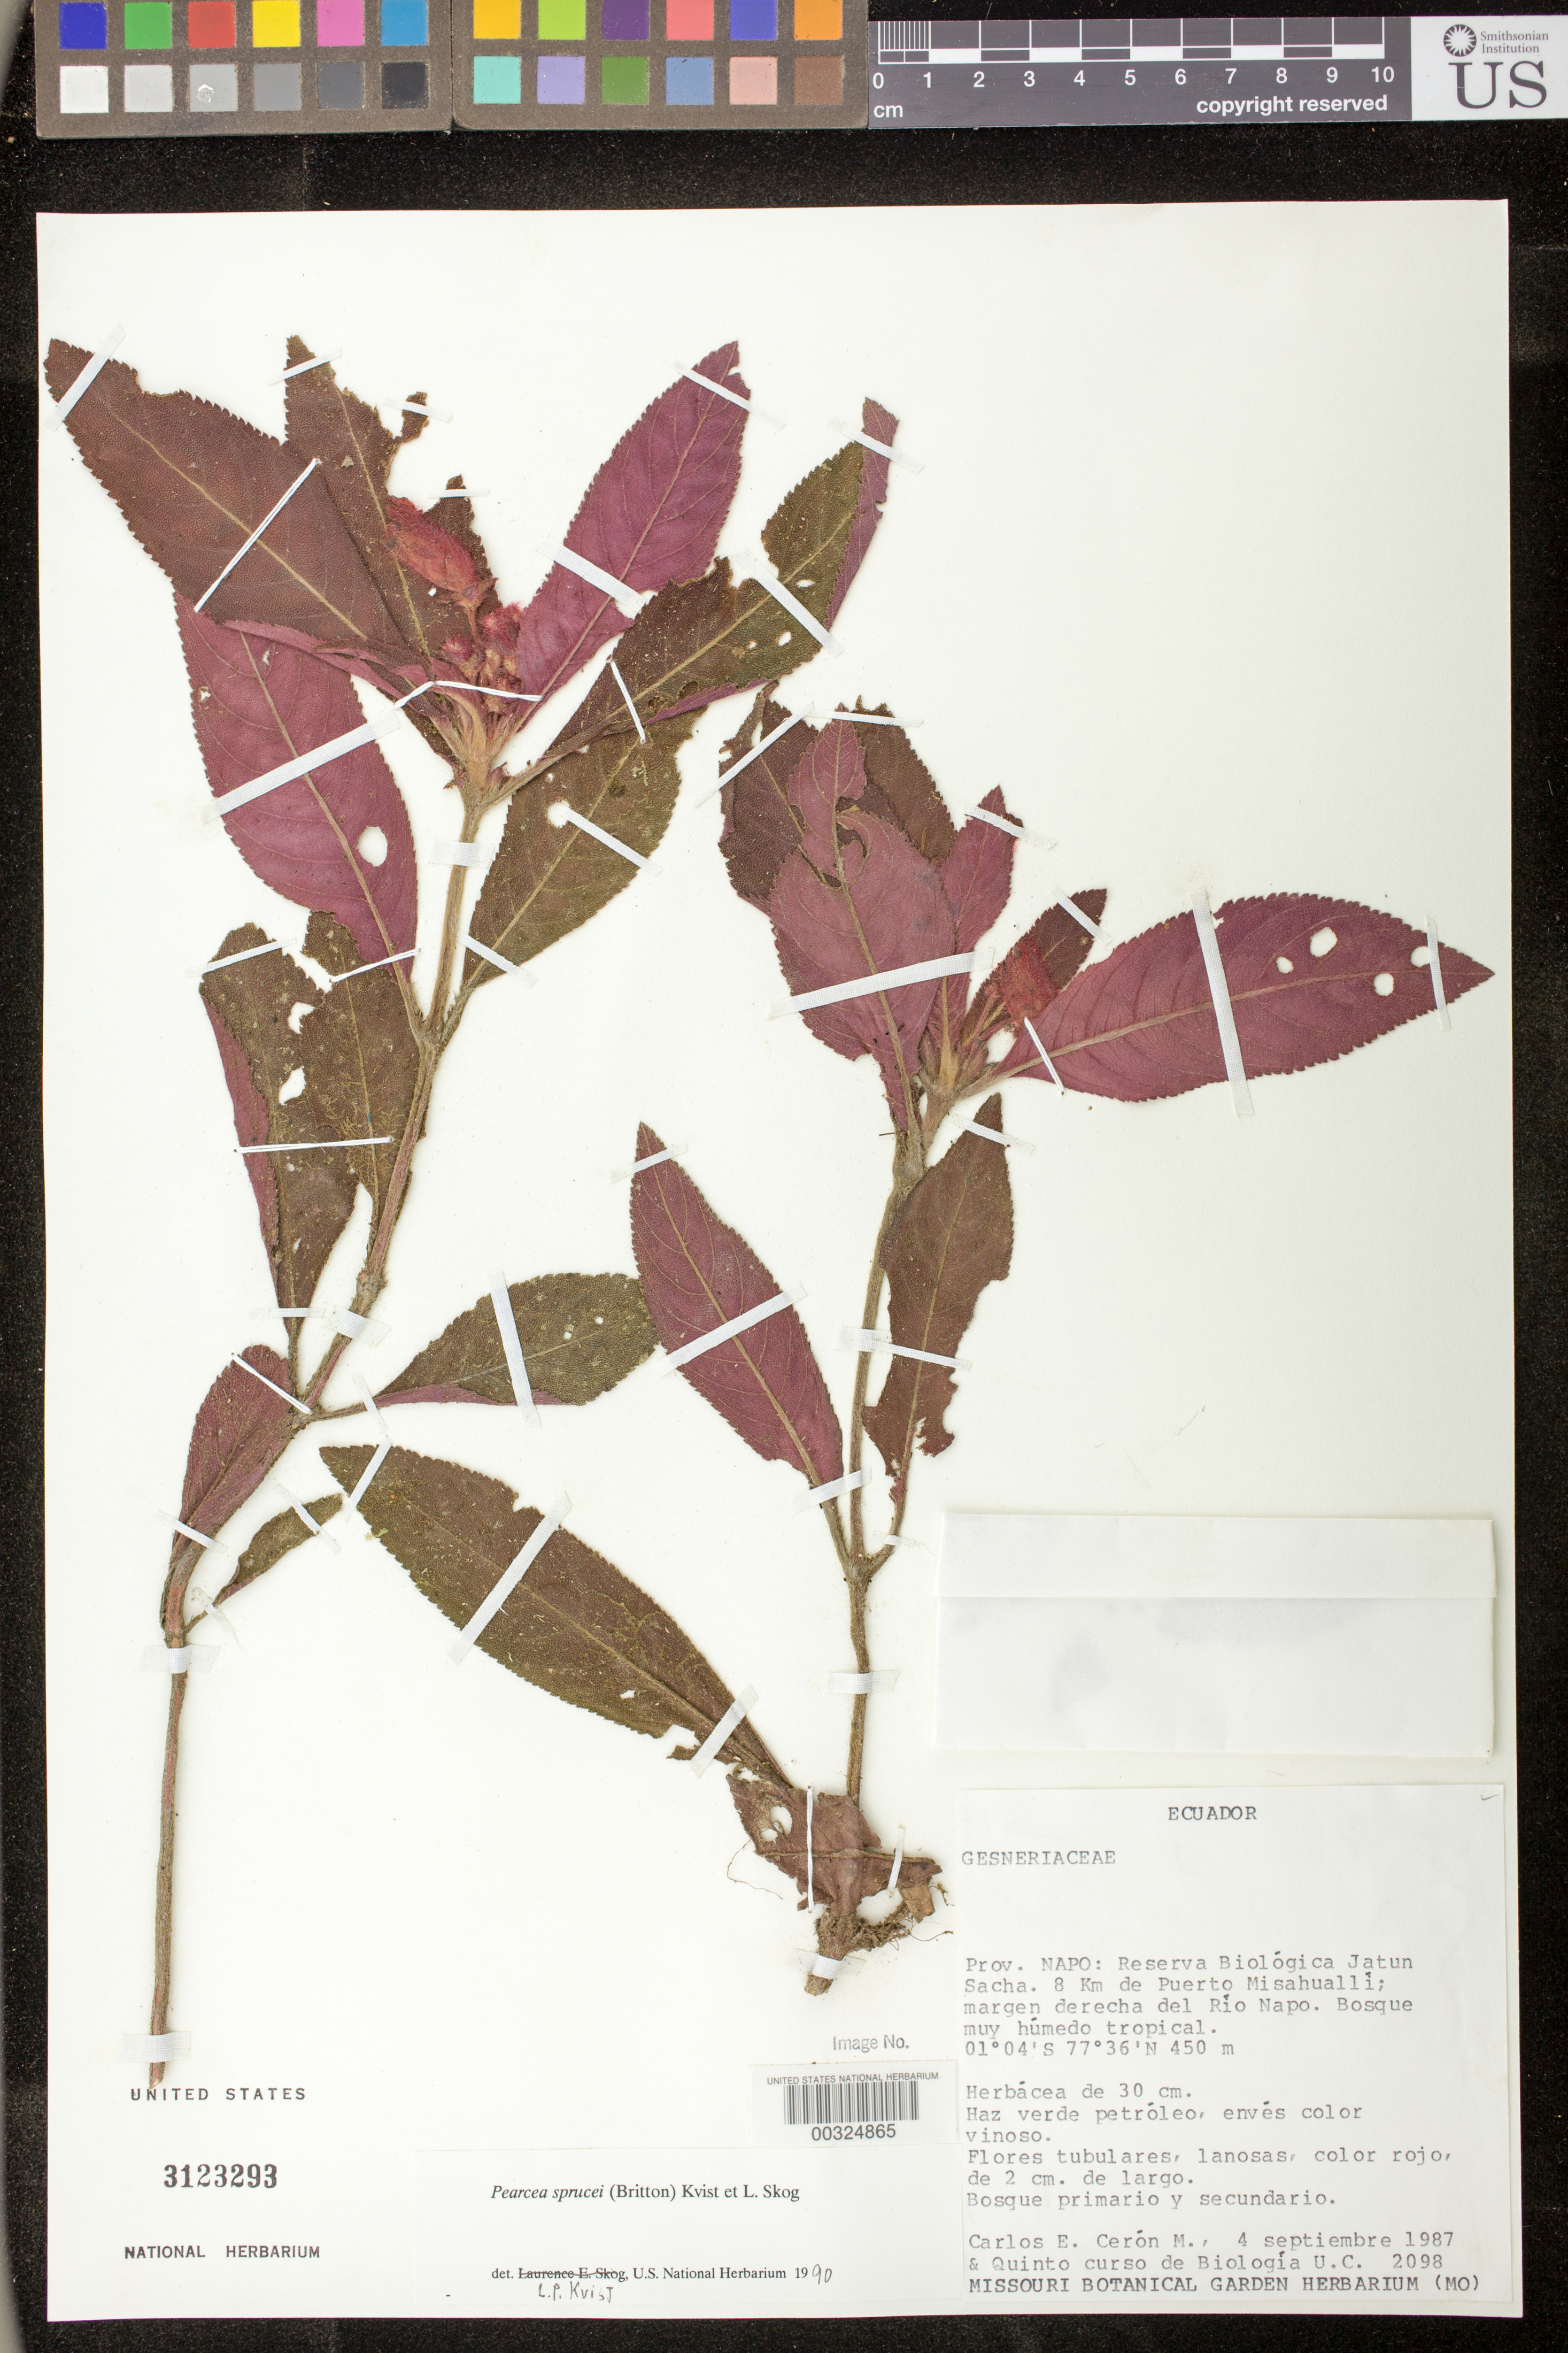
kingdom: Plantae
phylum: Tracheophyta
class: Magnoliopsida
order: Lamiales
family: Gesneriaceae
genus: Pearcea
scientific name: Pearcea sprucei var. sprucei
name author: (Britton ex Rusby) L.P. Kvist & L.E. Skog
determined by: Clark, J. L., (SEL), The Marie Selby Botanical Garden (UNITED STATES)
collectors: C. E. Cerón M. & Quinto Curso de Biología U.C.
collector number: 2098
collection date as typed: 04 Sep 1987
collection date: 1987-09-04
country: Ecuador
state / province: Napo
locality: Reserva Biologica Jatun Sacha, 8 km E of Misahualli, right bank of Rio Napo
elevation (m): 450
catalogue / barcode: US 3123293